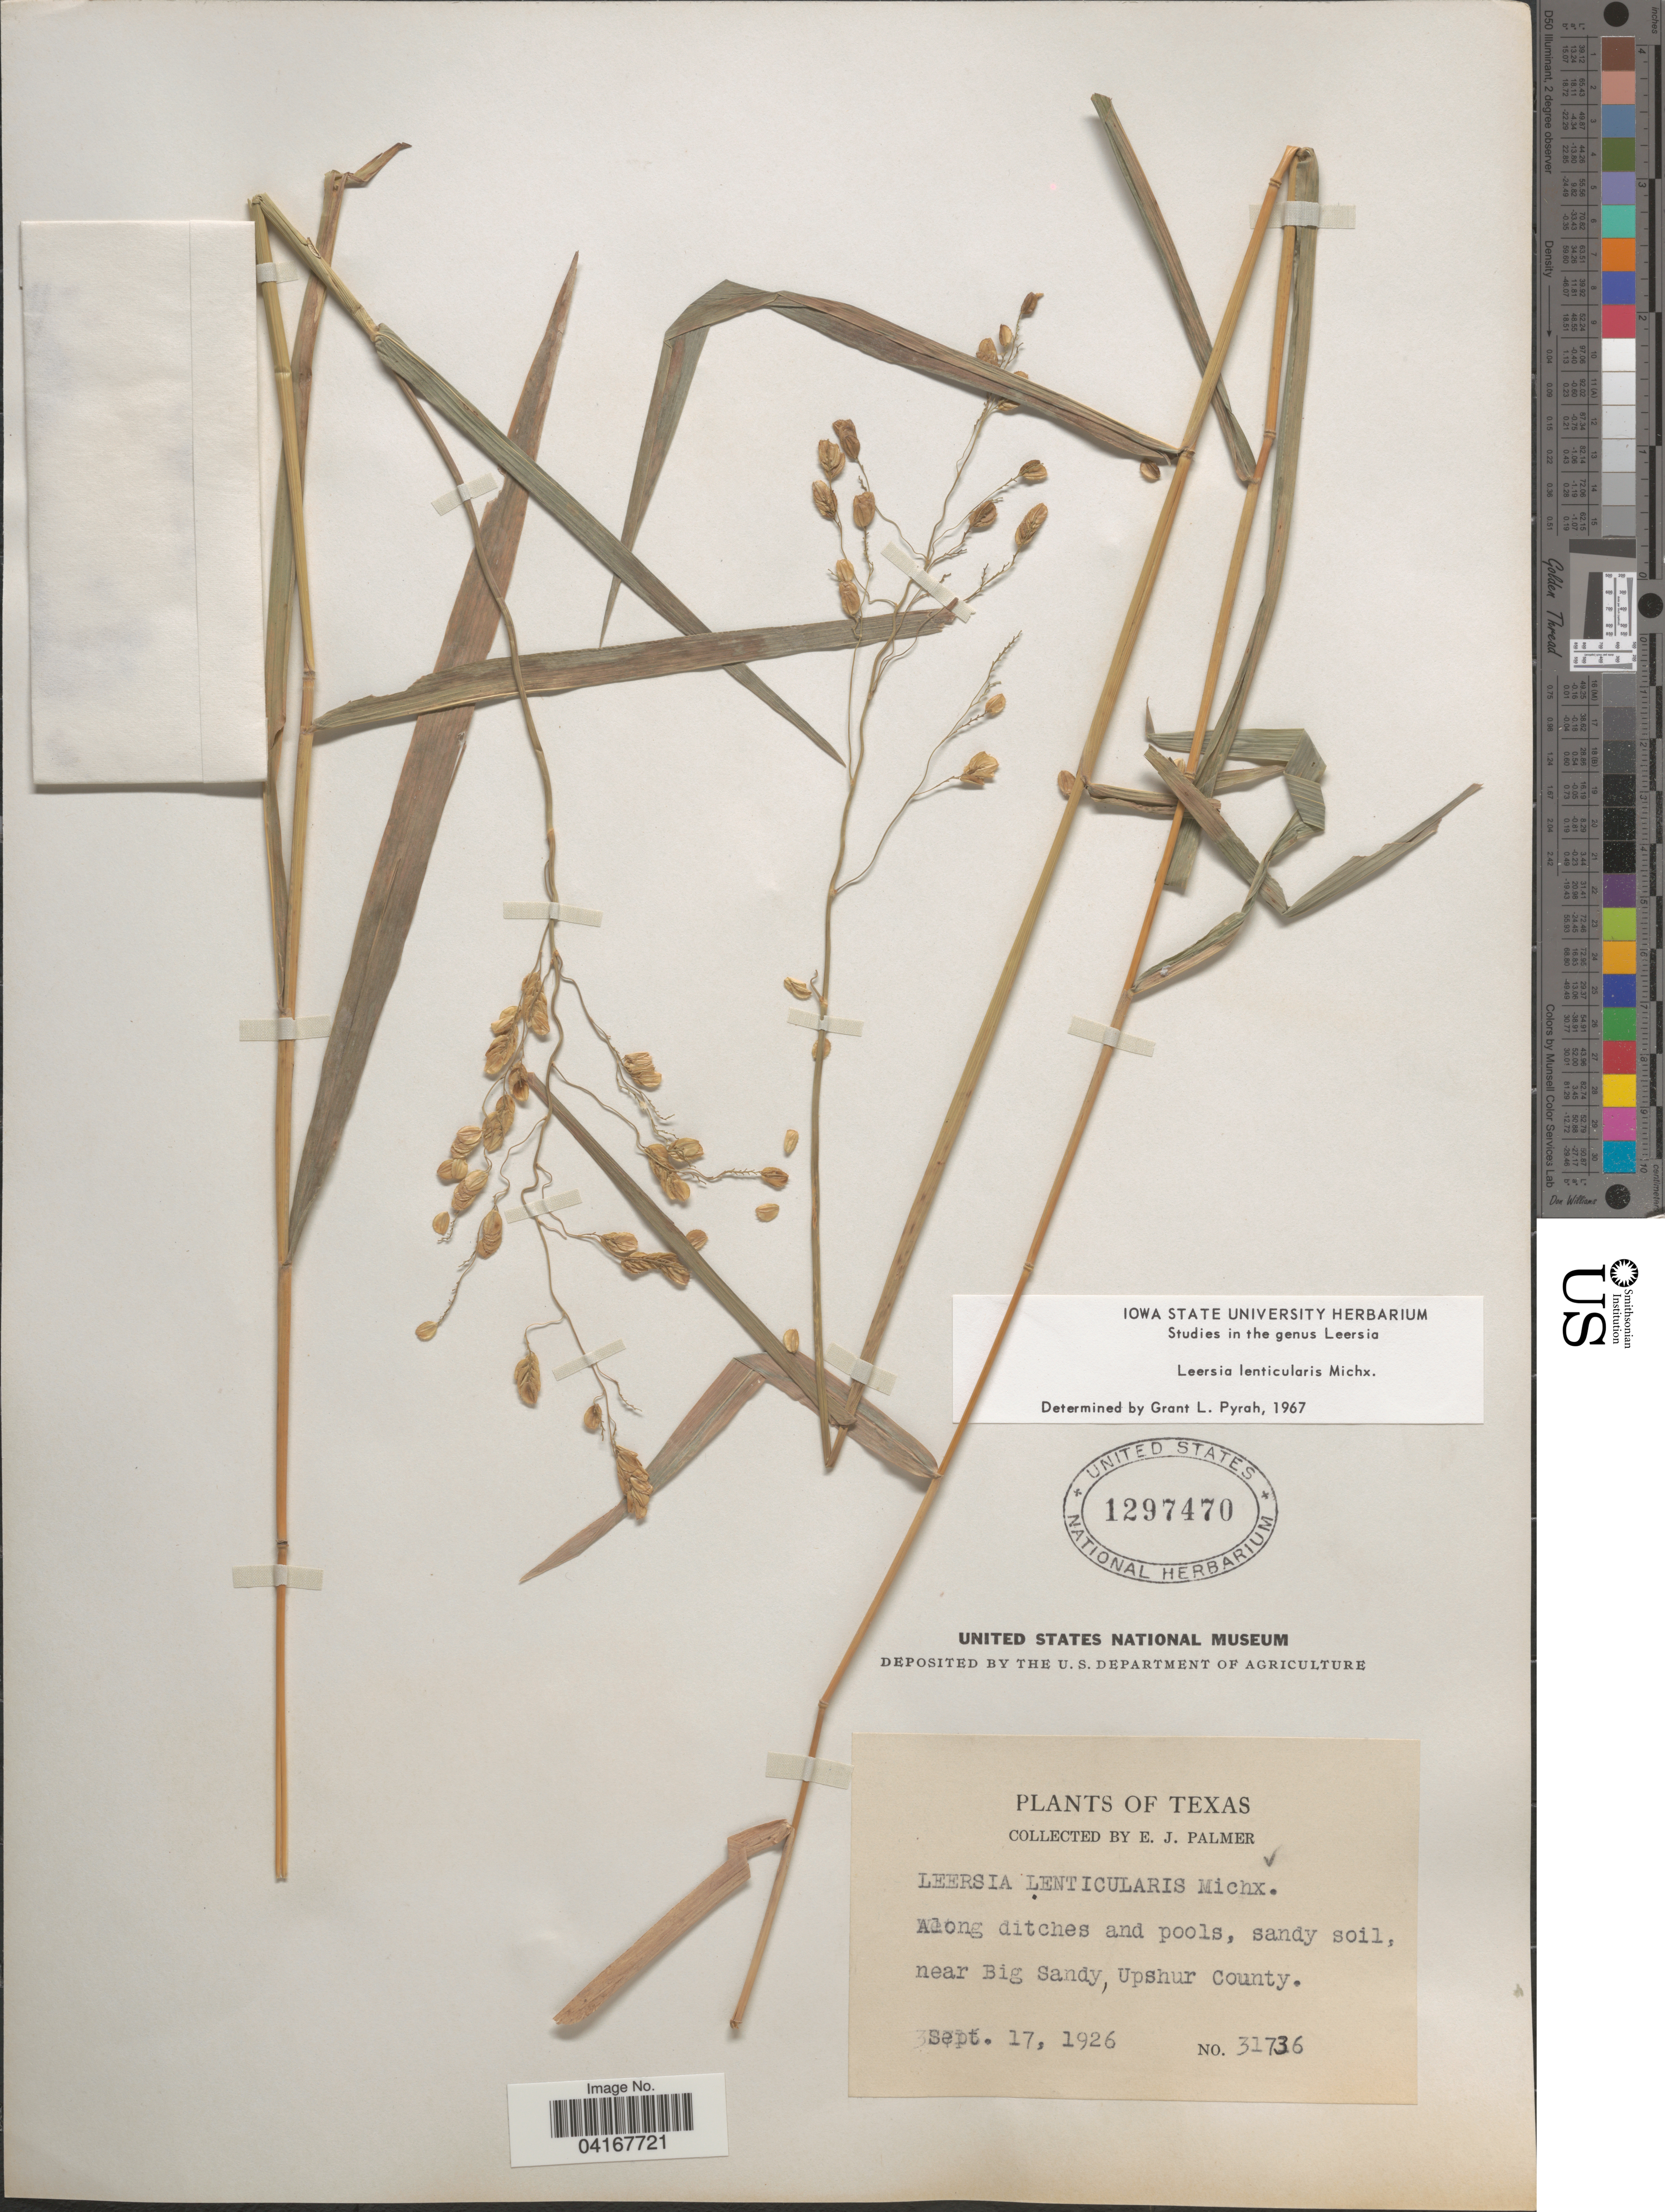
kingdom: Plantae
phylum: Tracheophyta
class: Liliopsida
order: Poales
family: Poaceae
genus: Leersia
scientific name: Leersia lenticularis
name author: Michx.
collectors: E. J. Palmer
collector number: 31736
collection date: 1926-09-17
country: United States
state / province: Texas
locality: Along ditches and pools, sandy soil, near Big Sandy, Upshur County.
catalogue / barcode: US 1297470